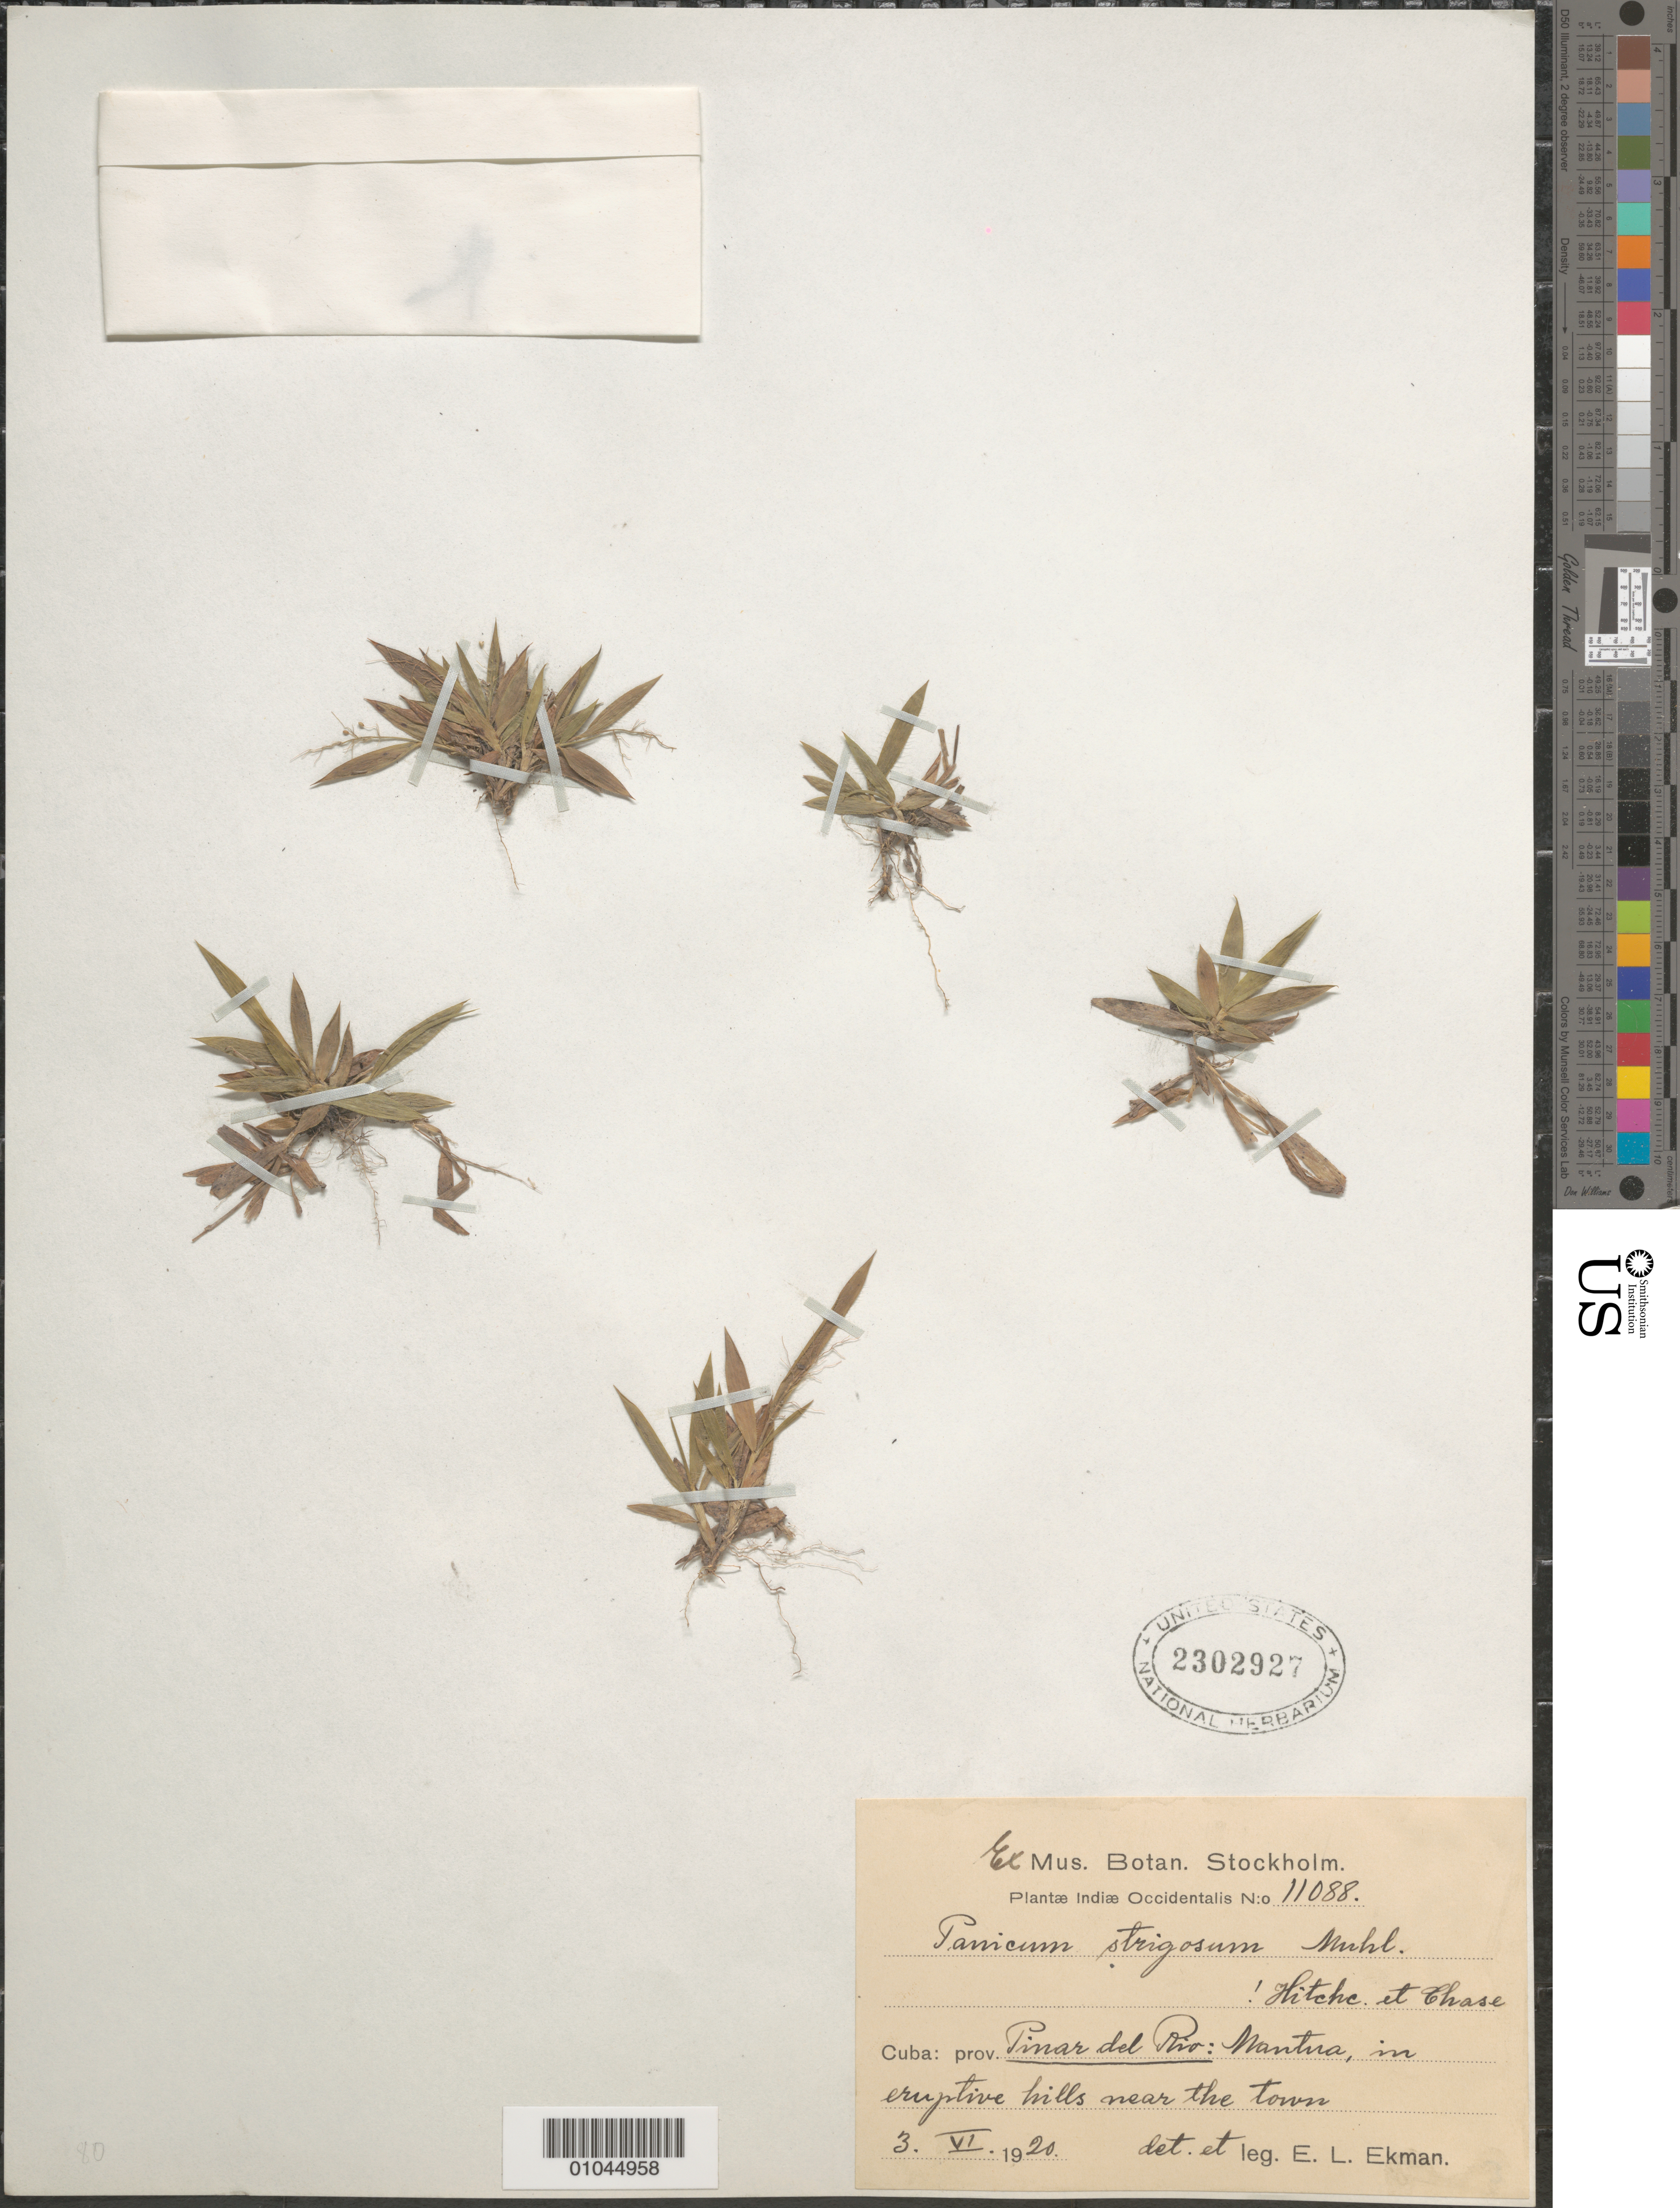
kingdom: Plantae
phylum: Tracheophyta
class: Liliopsida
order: Poales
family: Poaceae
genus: Panicum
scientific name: Panicum strigosum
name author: Muhl. ex Elliott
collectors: E. L. Ekman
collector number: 11088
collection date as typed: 03 Jun 1920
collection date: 1920-06-03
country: Cuba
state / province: Pinar del Rio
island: Cuba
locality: Mantua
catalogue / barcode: US 2302927